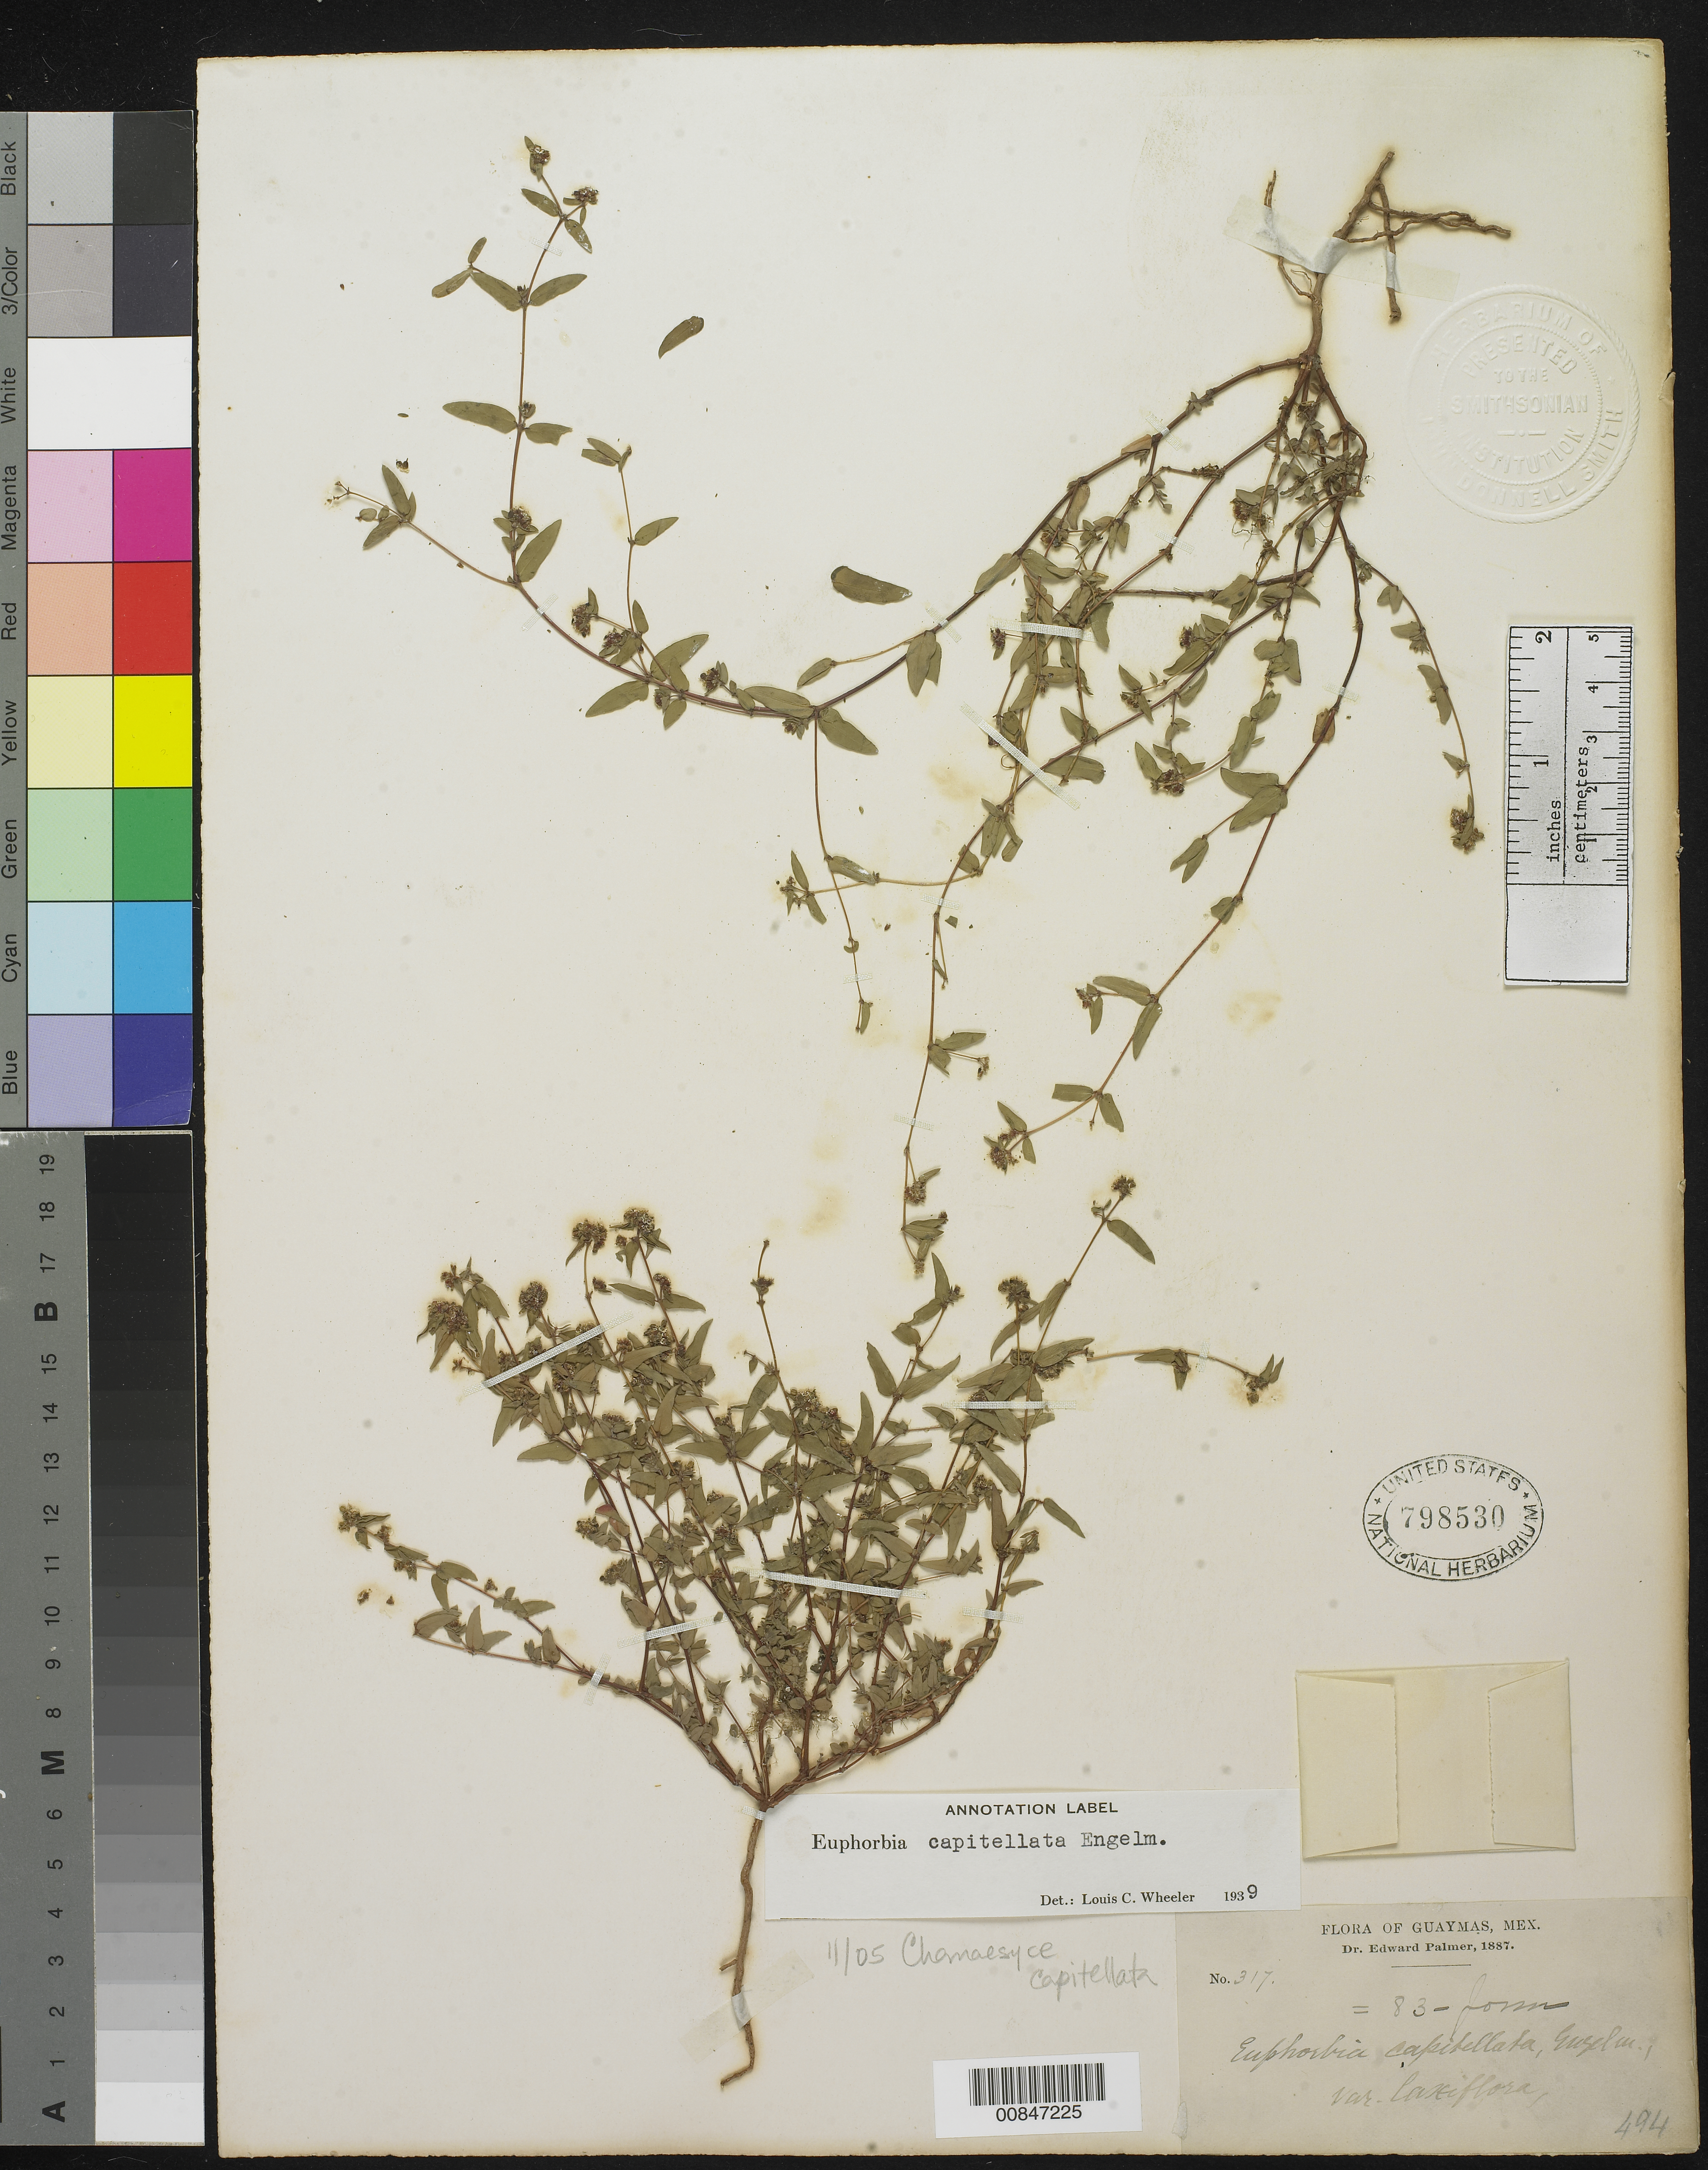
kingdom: Plantae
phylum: Tracheophyta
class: Magnoliopsida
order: Malpighiales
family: Euphorbiaceae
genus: Euphorbia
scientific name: Euphorbia capitellata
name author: Engelm. in Emory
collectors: E. Palmer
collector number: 317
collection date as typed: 1887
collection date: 1887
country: Mexico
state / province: Sonora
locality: Guaymas, Sonora.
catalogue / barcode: US 798530